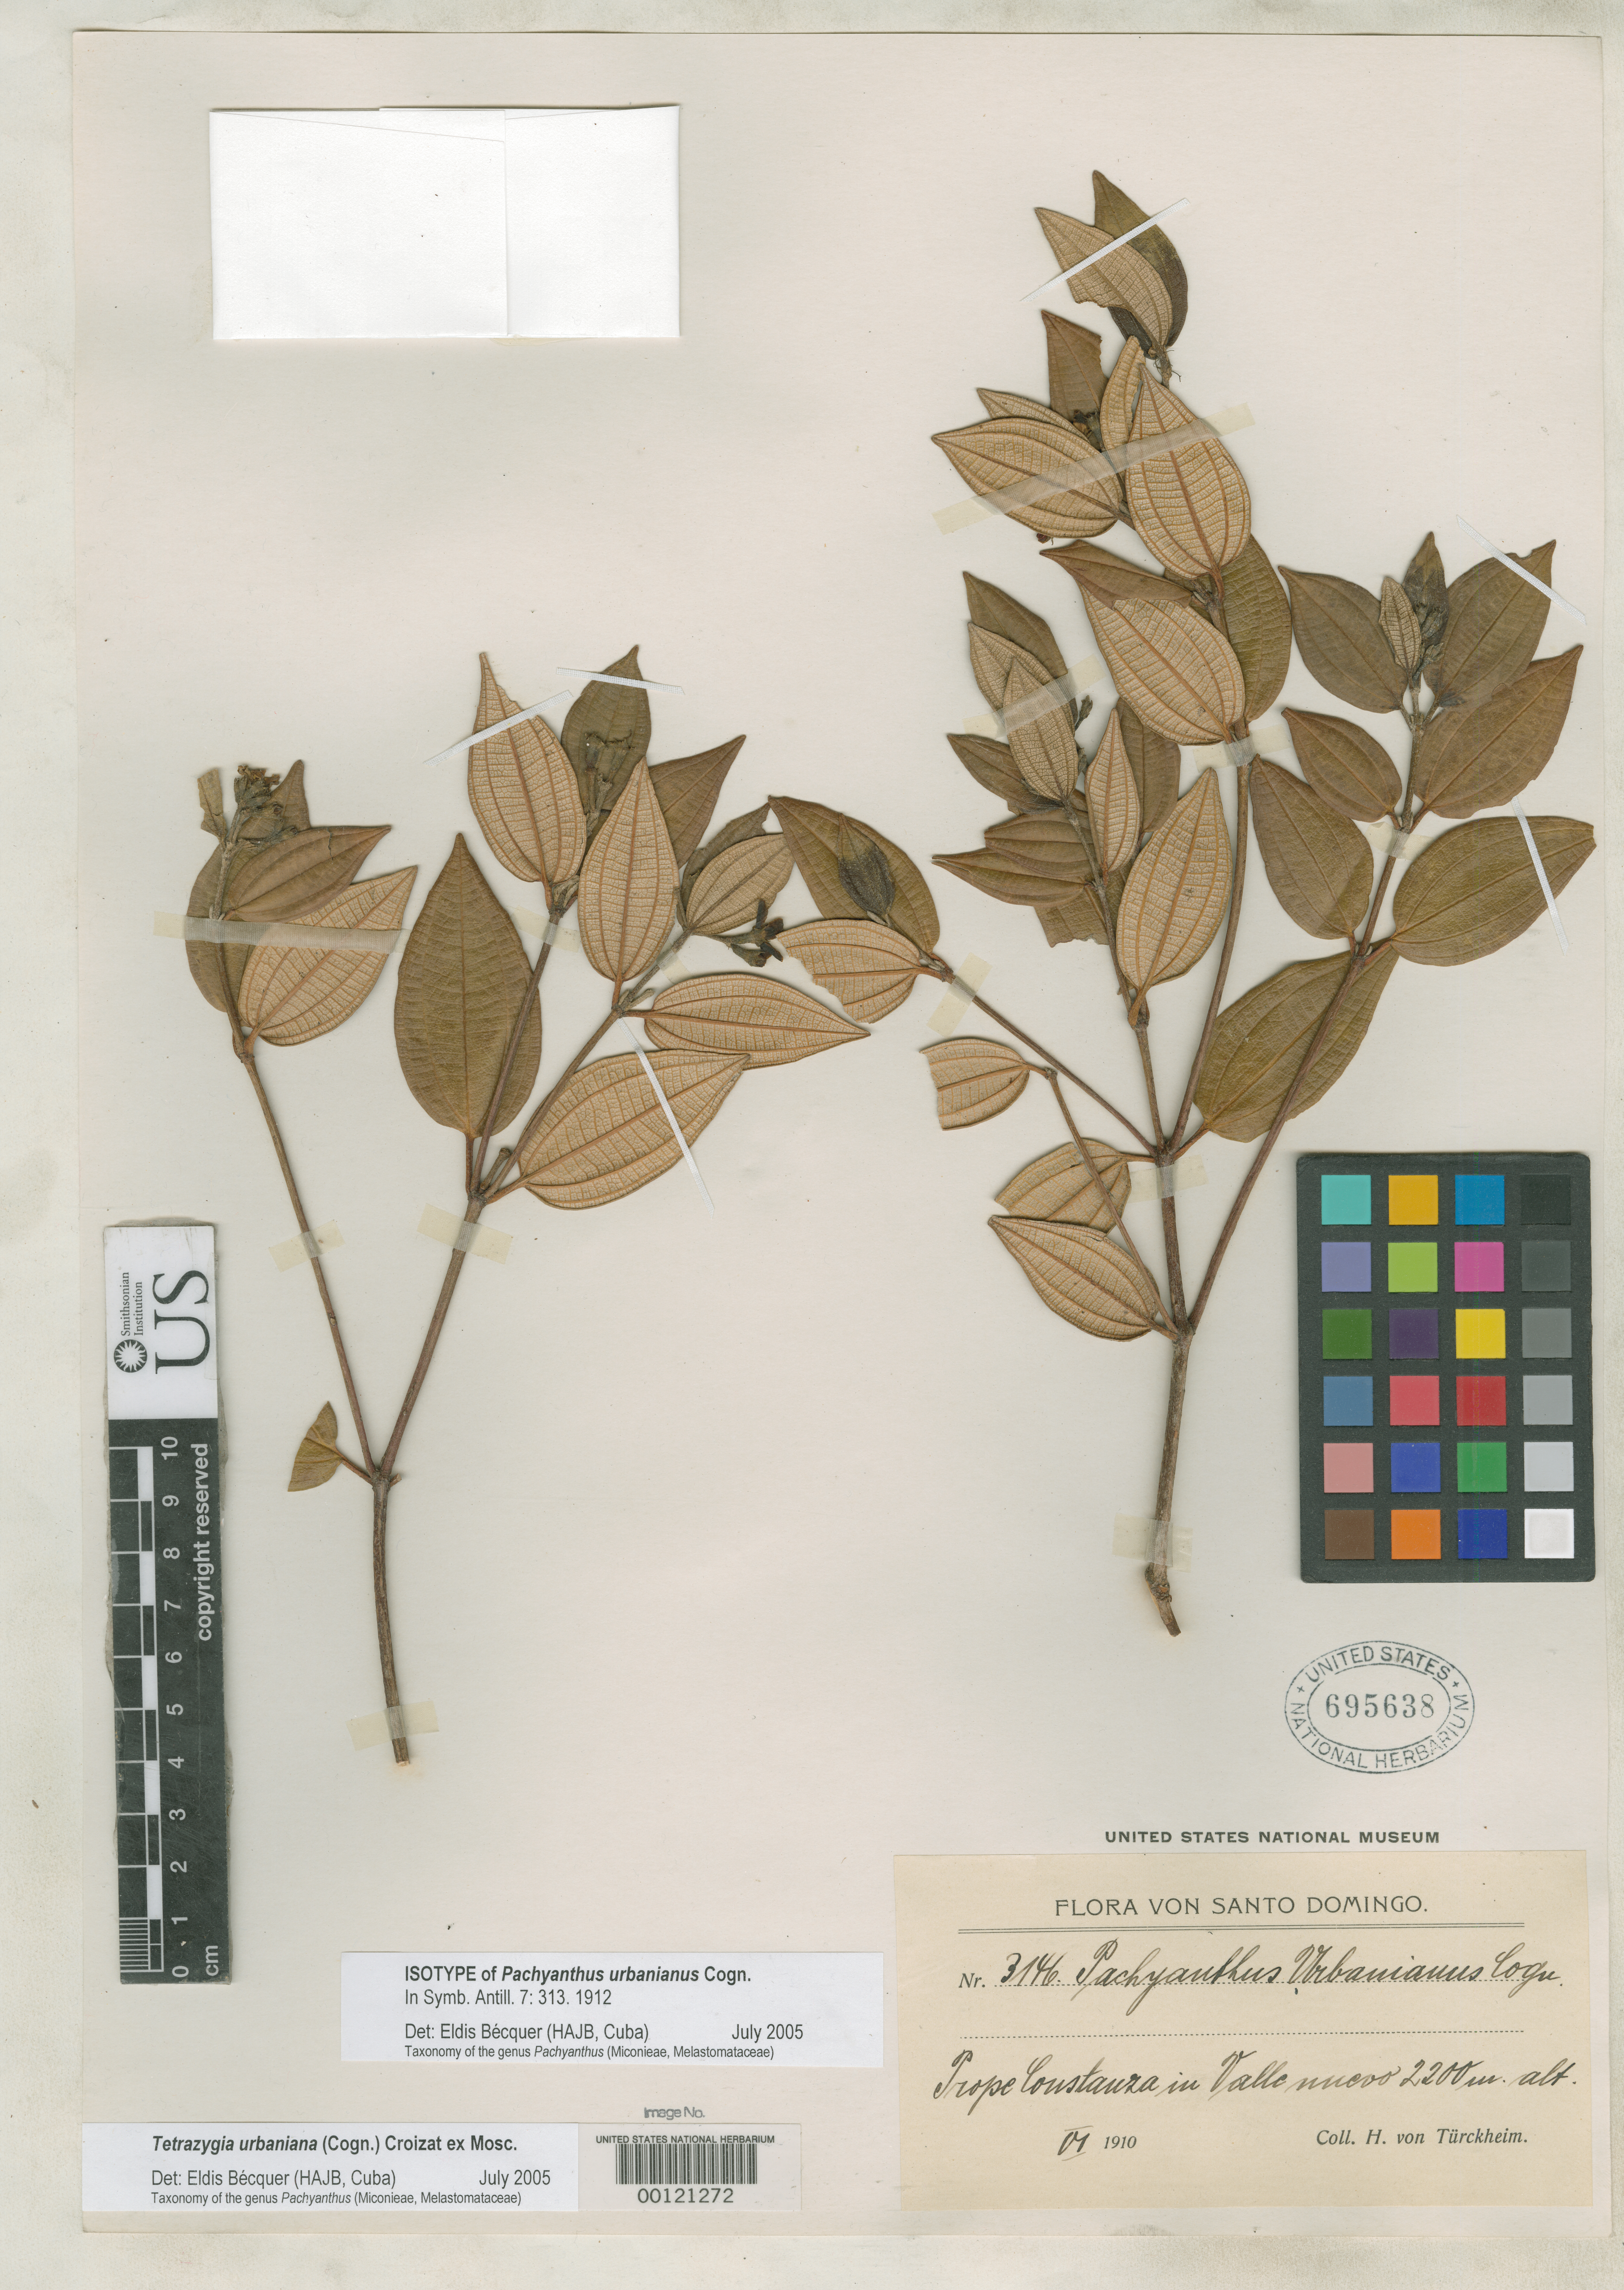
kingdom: Plantae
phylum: Tracheophyta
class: Magnoliopsida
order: Myrtales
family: Melastomataceae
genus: Pachyanthus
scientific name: Pachyanthus urbanianus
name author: Cogn. in Urb.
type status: Isotype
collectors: H. von Türckheim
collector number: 3146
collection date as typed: Jun 1910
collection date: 1910-06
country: Dominican Republic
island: Hispaniola Island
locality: Near Constanza in Valle Nuero.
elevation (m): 2200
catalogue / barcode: US 695638